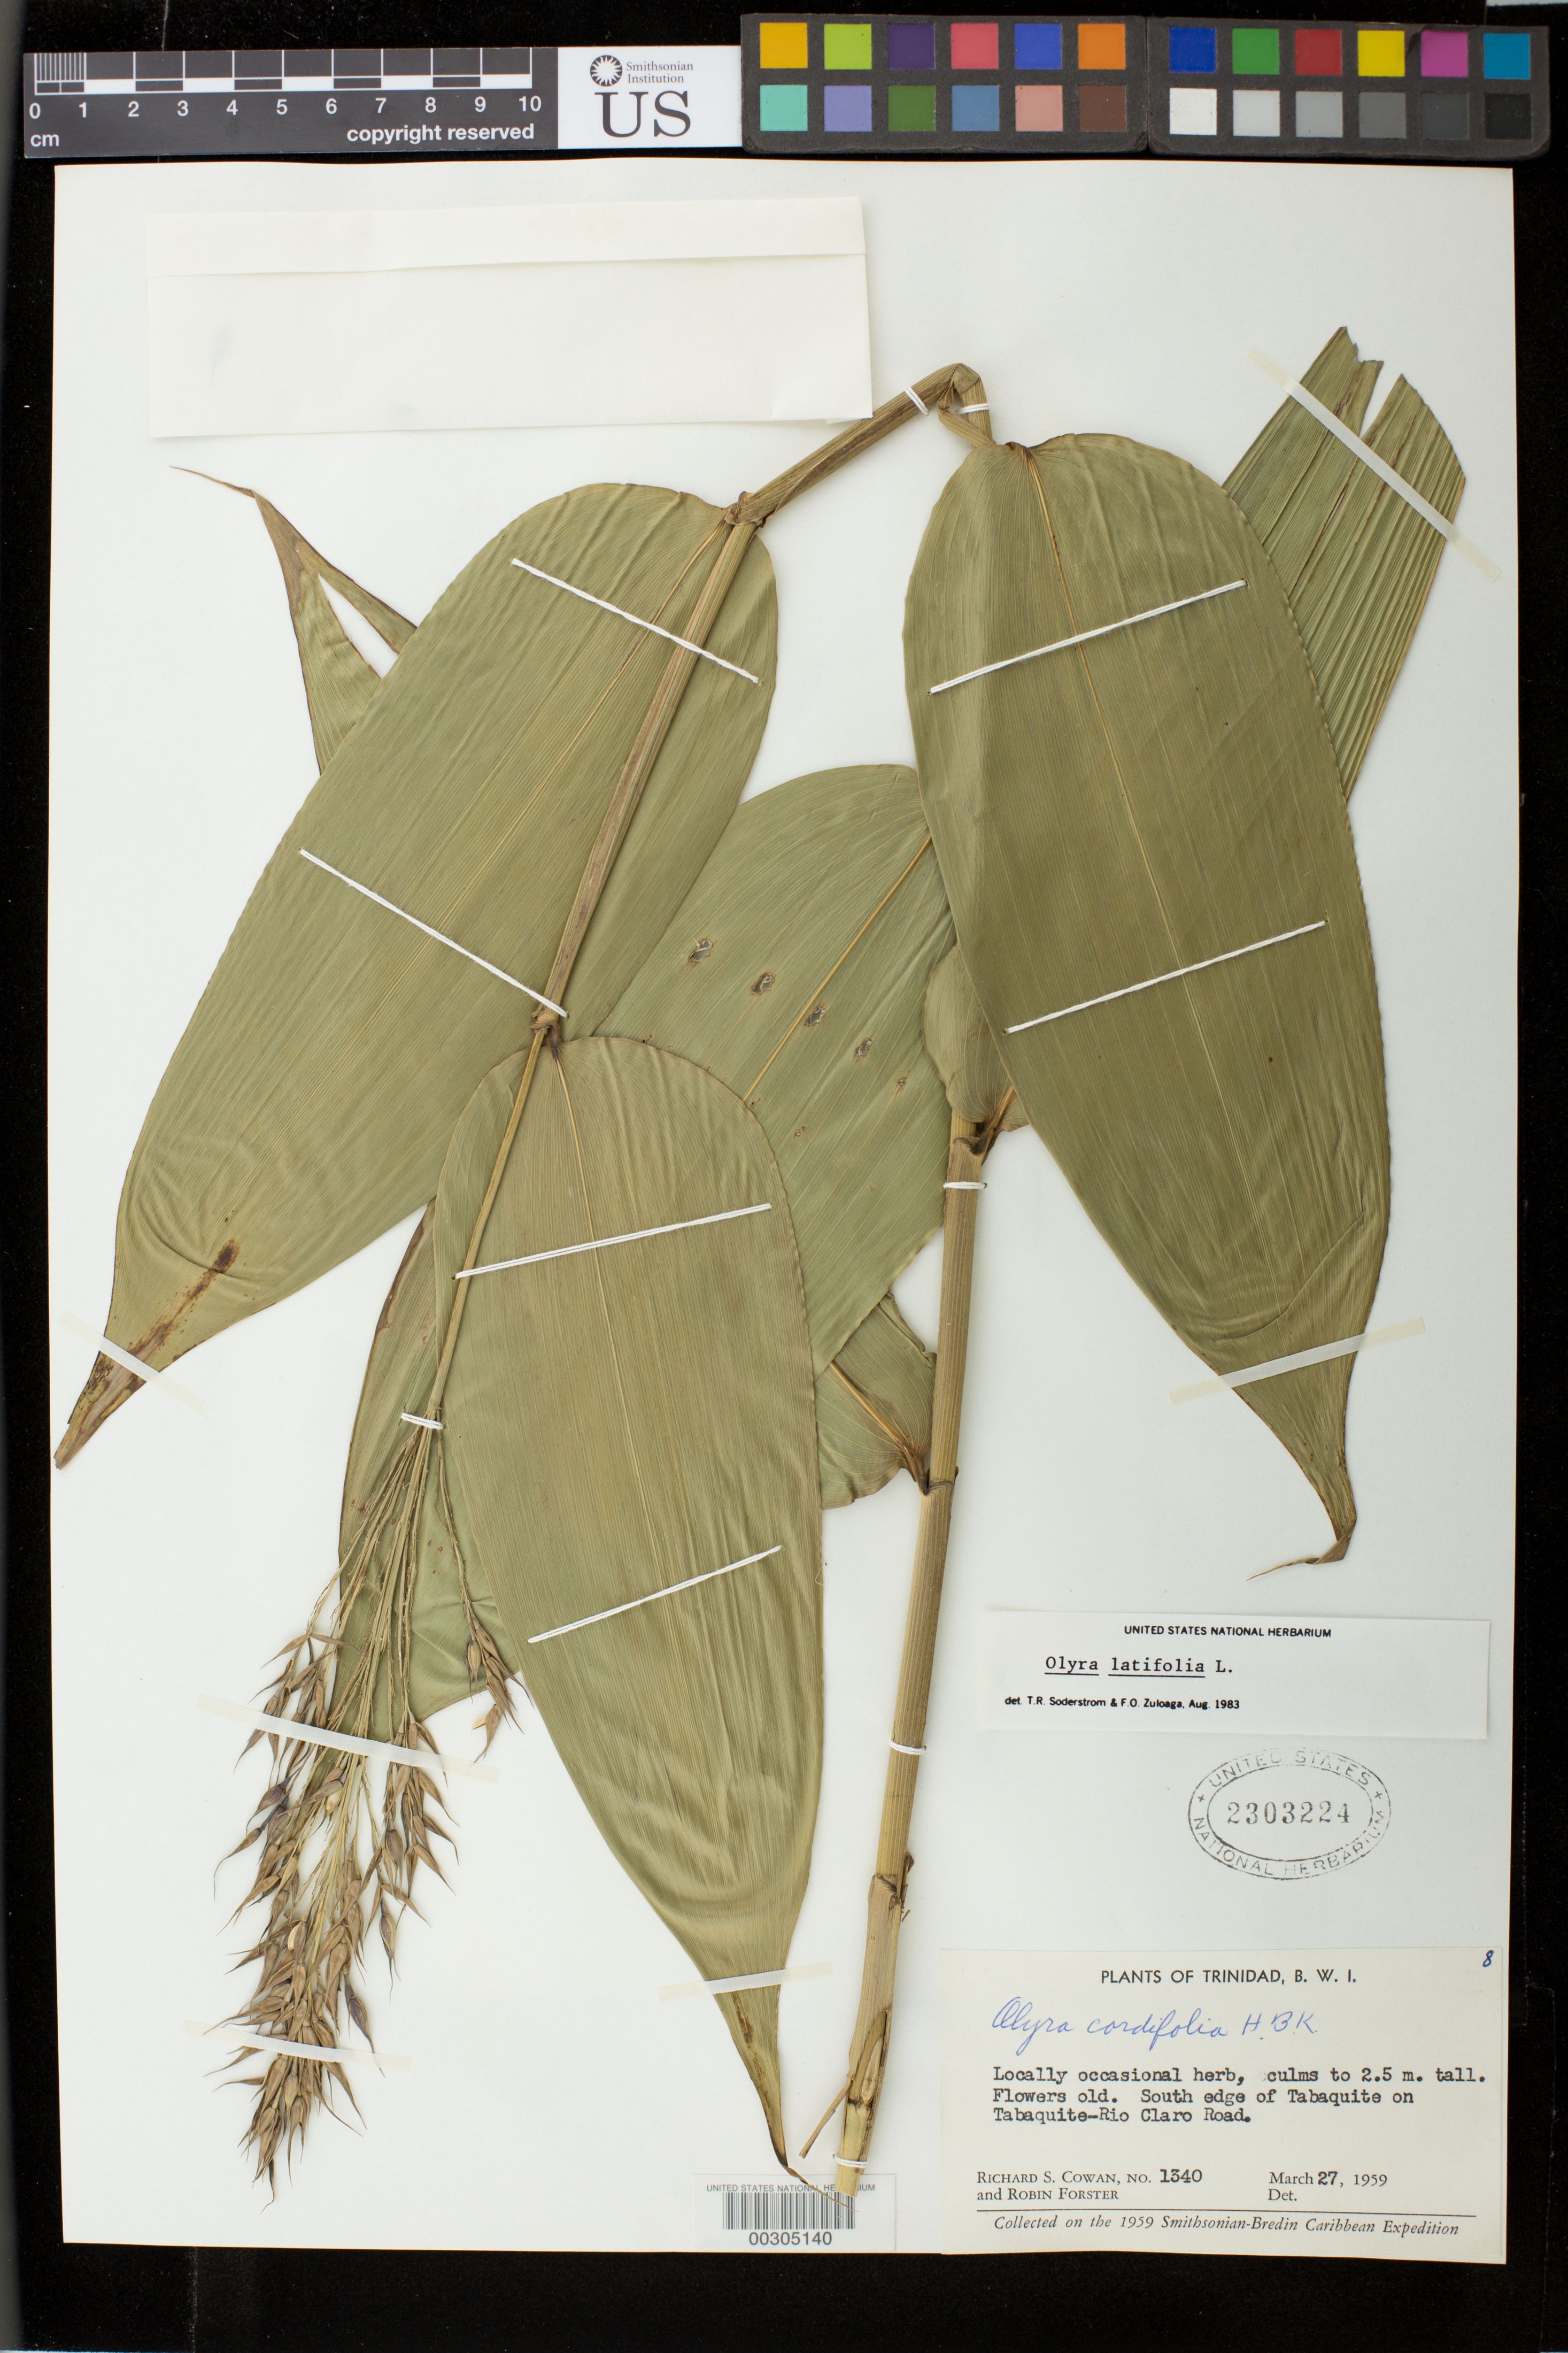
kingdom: Plantae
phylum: Tracheophyta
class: Liliopsida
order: Poales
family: Poaceae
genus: Olyra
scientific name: Olyra latifolia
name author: L.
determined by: Soderstrom, T. R.; Zuloaga, F. O.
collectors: R. S. Cowan & R. Forster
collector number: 1340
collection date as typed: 27 Mar 1959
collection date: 1959-03-27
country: Trinidad and Tobago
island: Trinidad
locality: South edge of Tabaquite on Tabaquite-Rio Claro Road.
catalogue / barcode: US 2303224